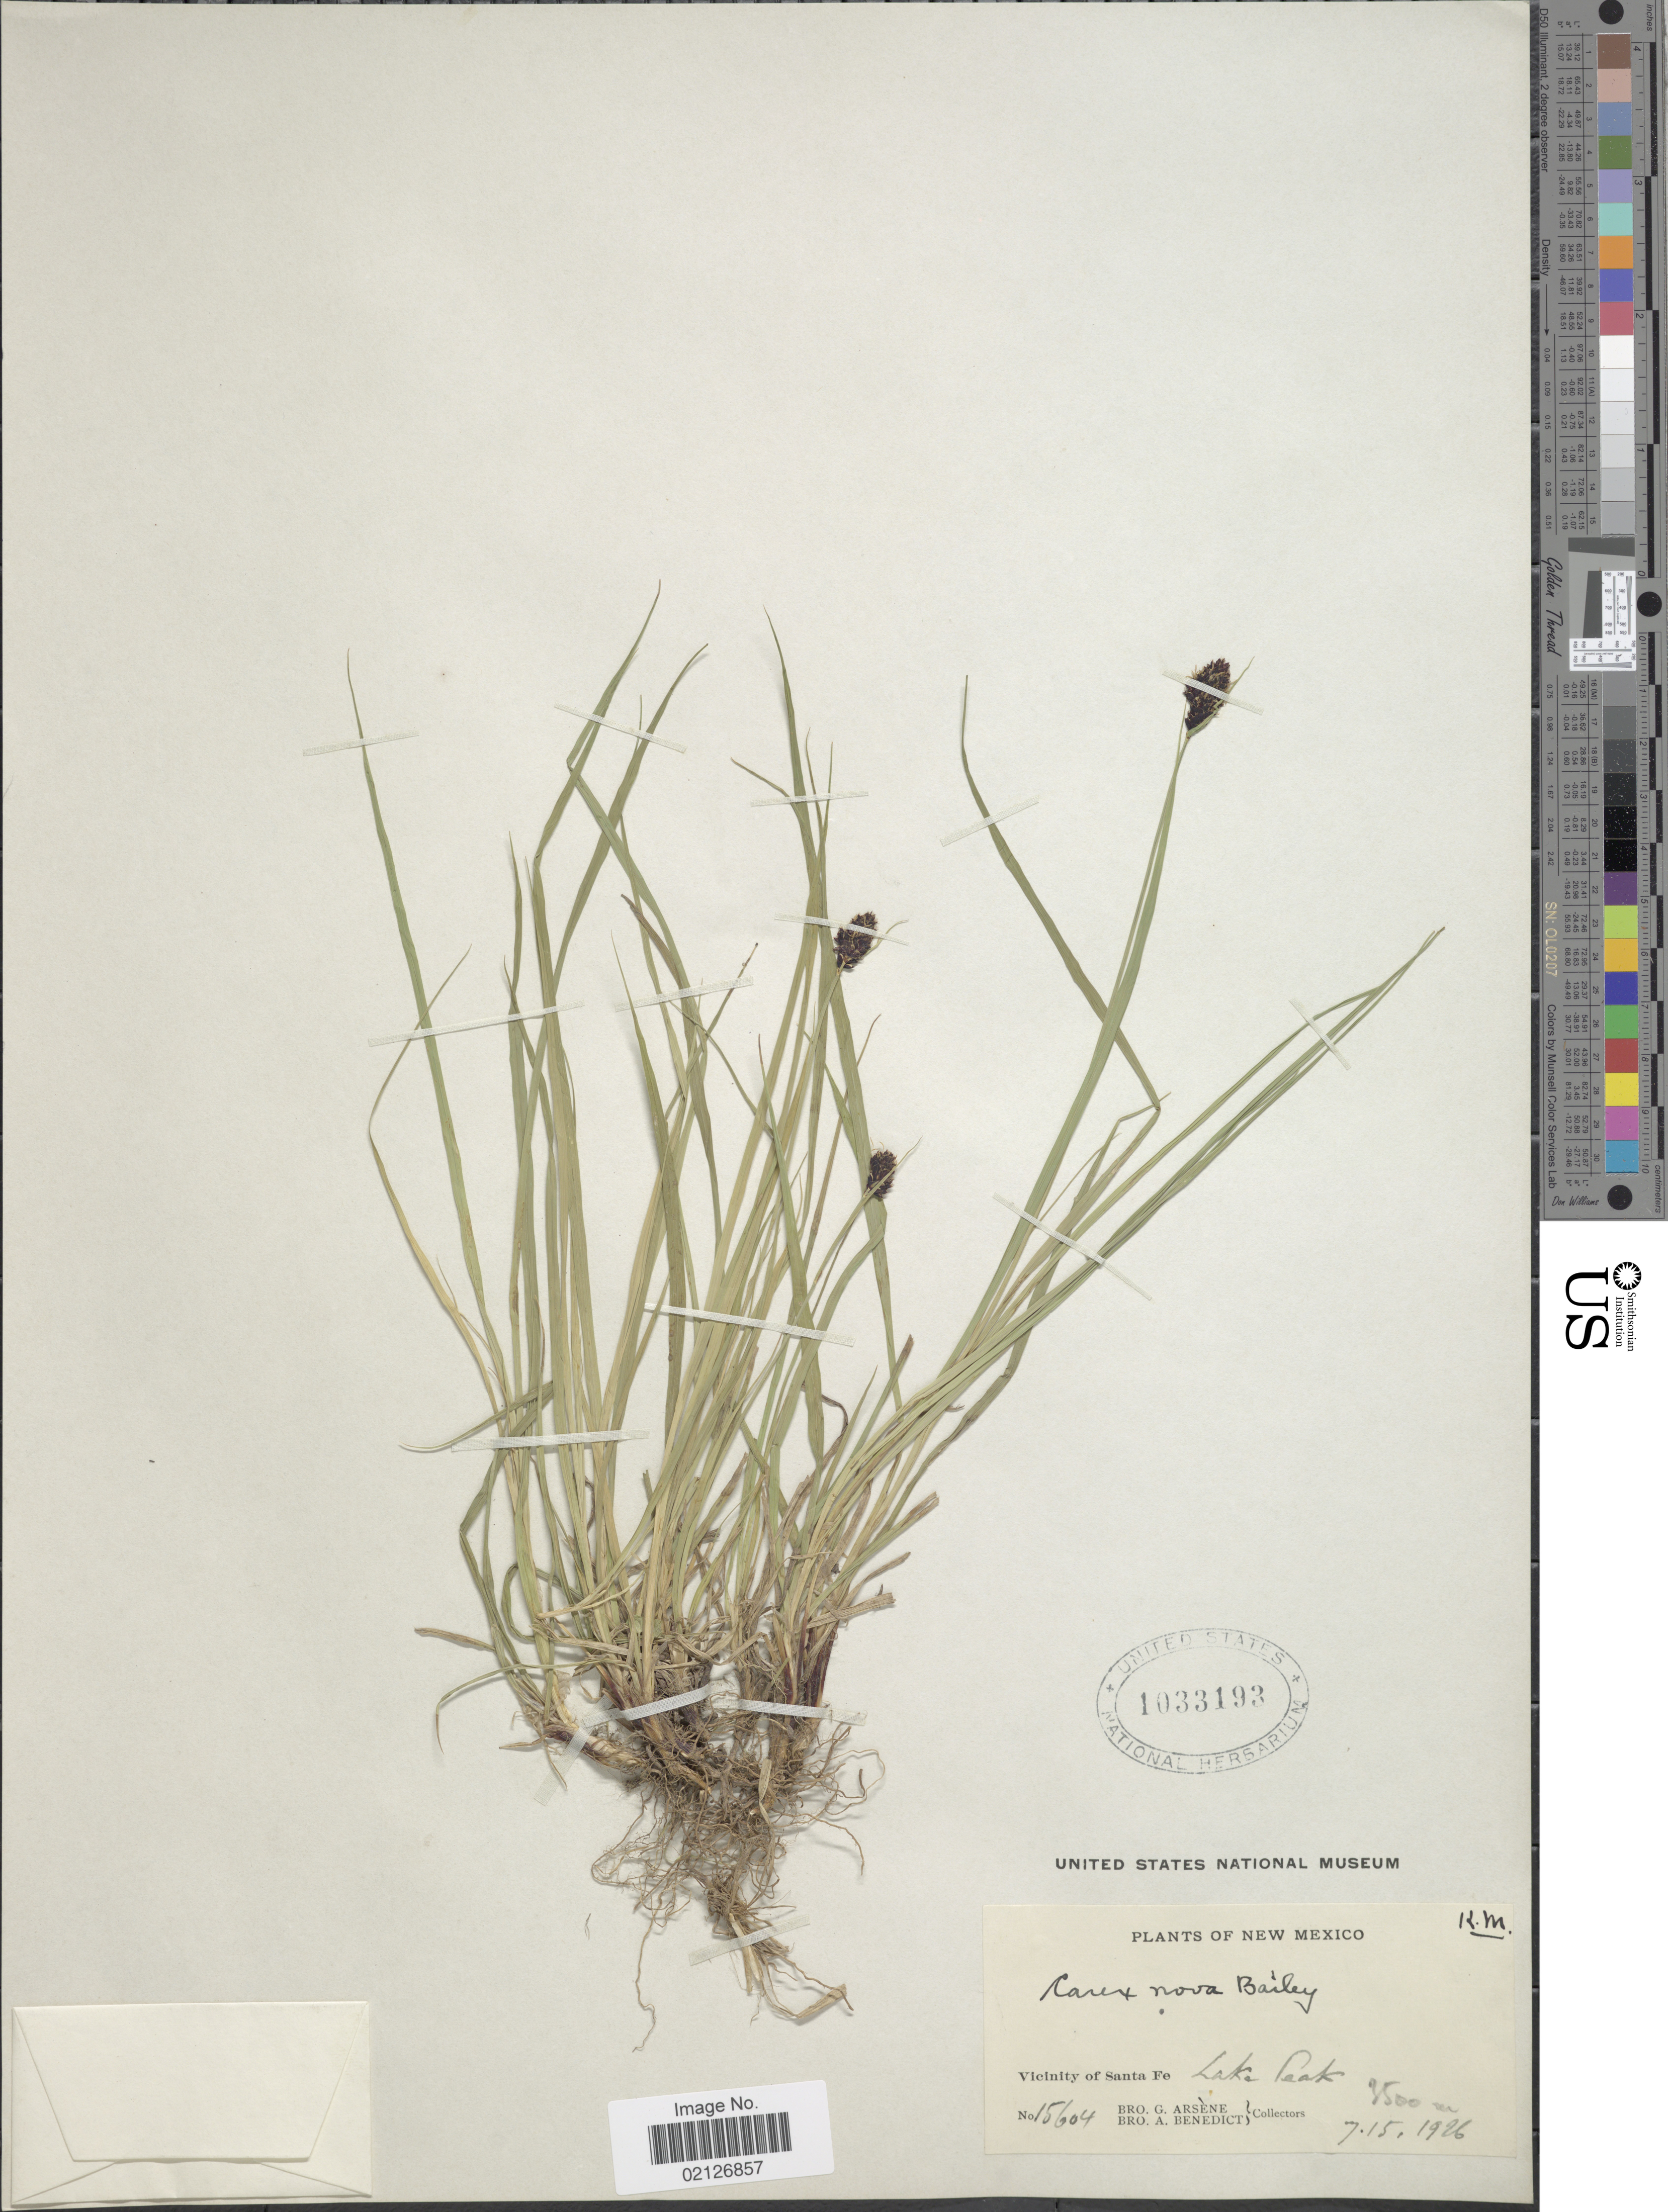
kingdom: Plantae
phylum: Tracheophyta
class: Liliopsida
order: Poales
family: Cyperaceae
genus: Carex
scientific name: Carex nova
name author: L.H. Bailey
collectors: Bro. G. Arsène & Bro. A. Benedict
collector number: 15604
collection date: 1926-07-15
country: United States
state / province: New Mexico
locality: Vicinity of Santa Fe, Lake Peak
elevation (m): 3500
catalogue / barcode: US 1033193